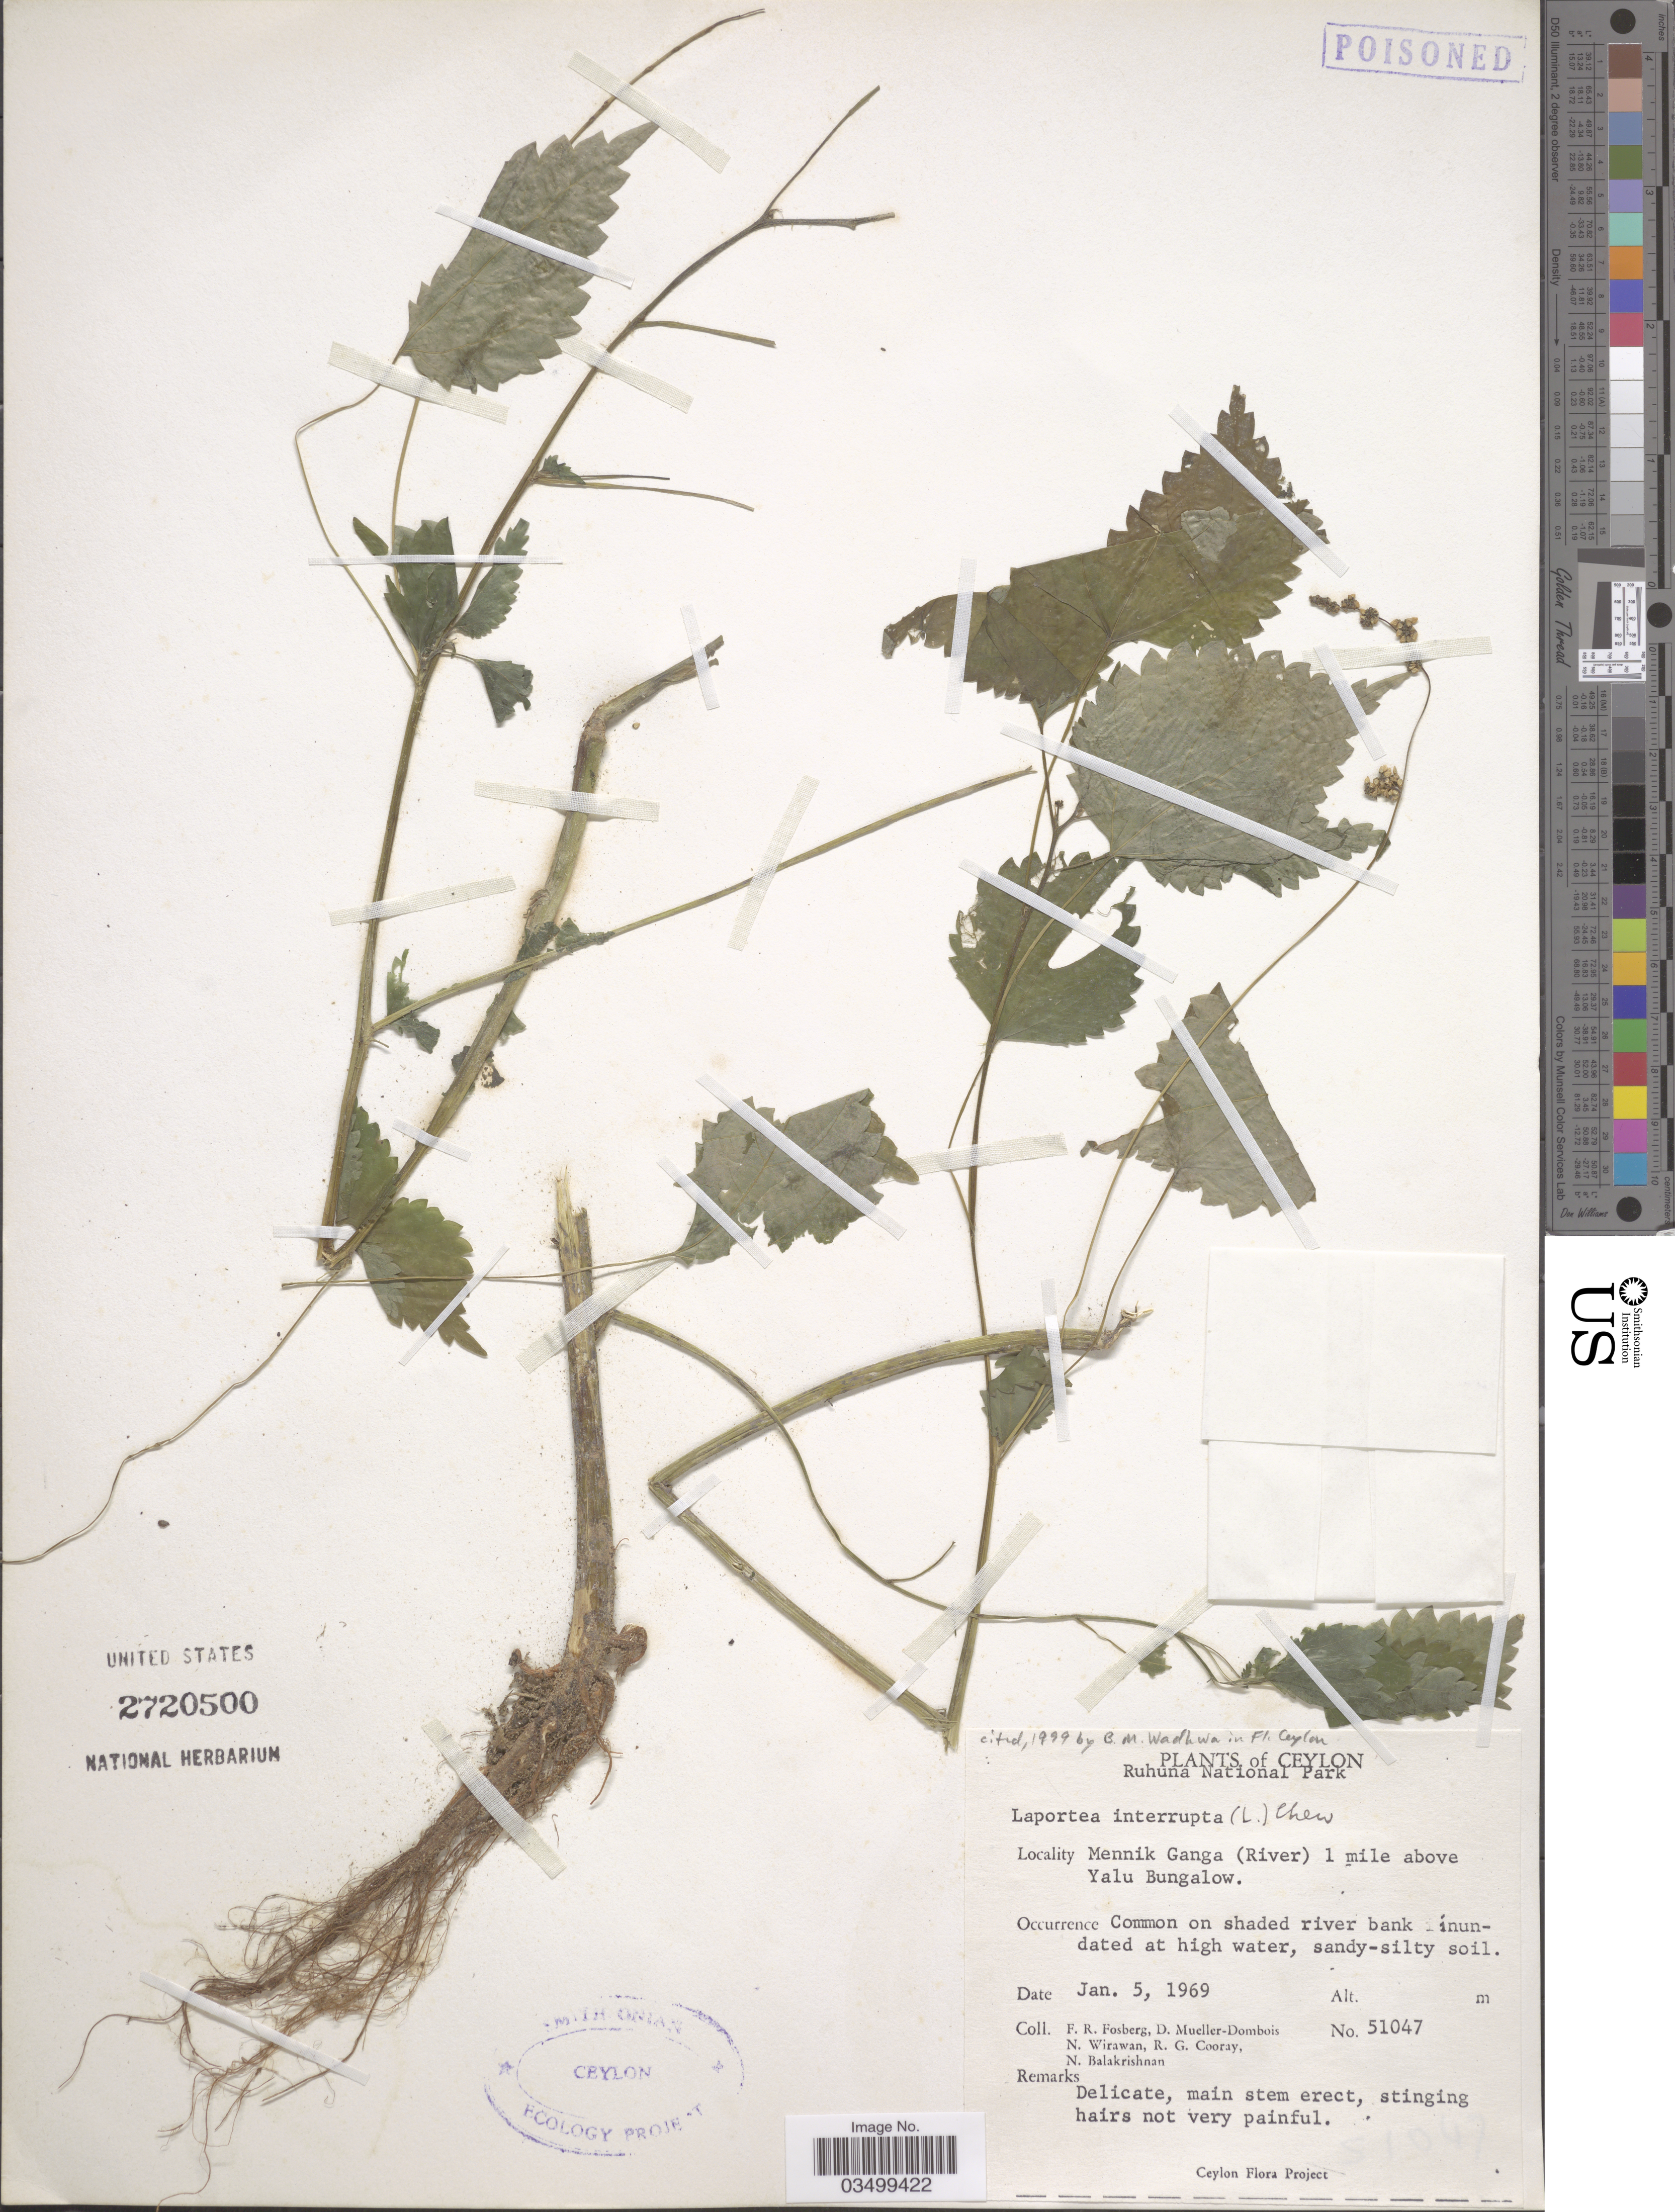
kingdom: Plantae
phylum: Tracheophyta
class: Magnoliopsida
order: Rosales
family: Urticaceae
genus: Laportea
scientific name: Laportea interrupta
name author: (L.) Chew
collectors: F. R. Fosberg, D. Mueller-Dombois, N. Wirawan, R. Cooray & N. Balakrishnan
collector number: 51047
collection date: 1969-01-05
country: Sri Lanka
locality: Ceylon, Ruhuna National Park. Mennik Ganga (River) 1 mile above Yalu Bungalow.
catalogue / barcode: US 2720500